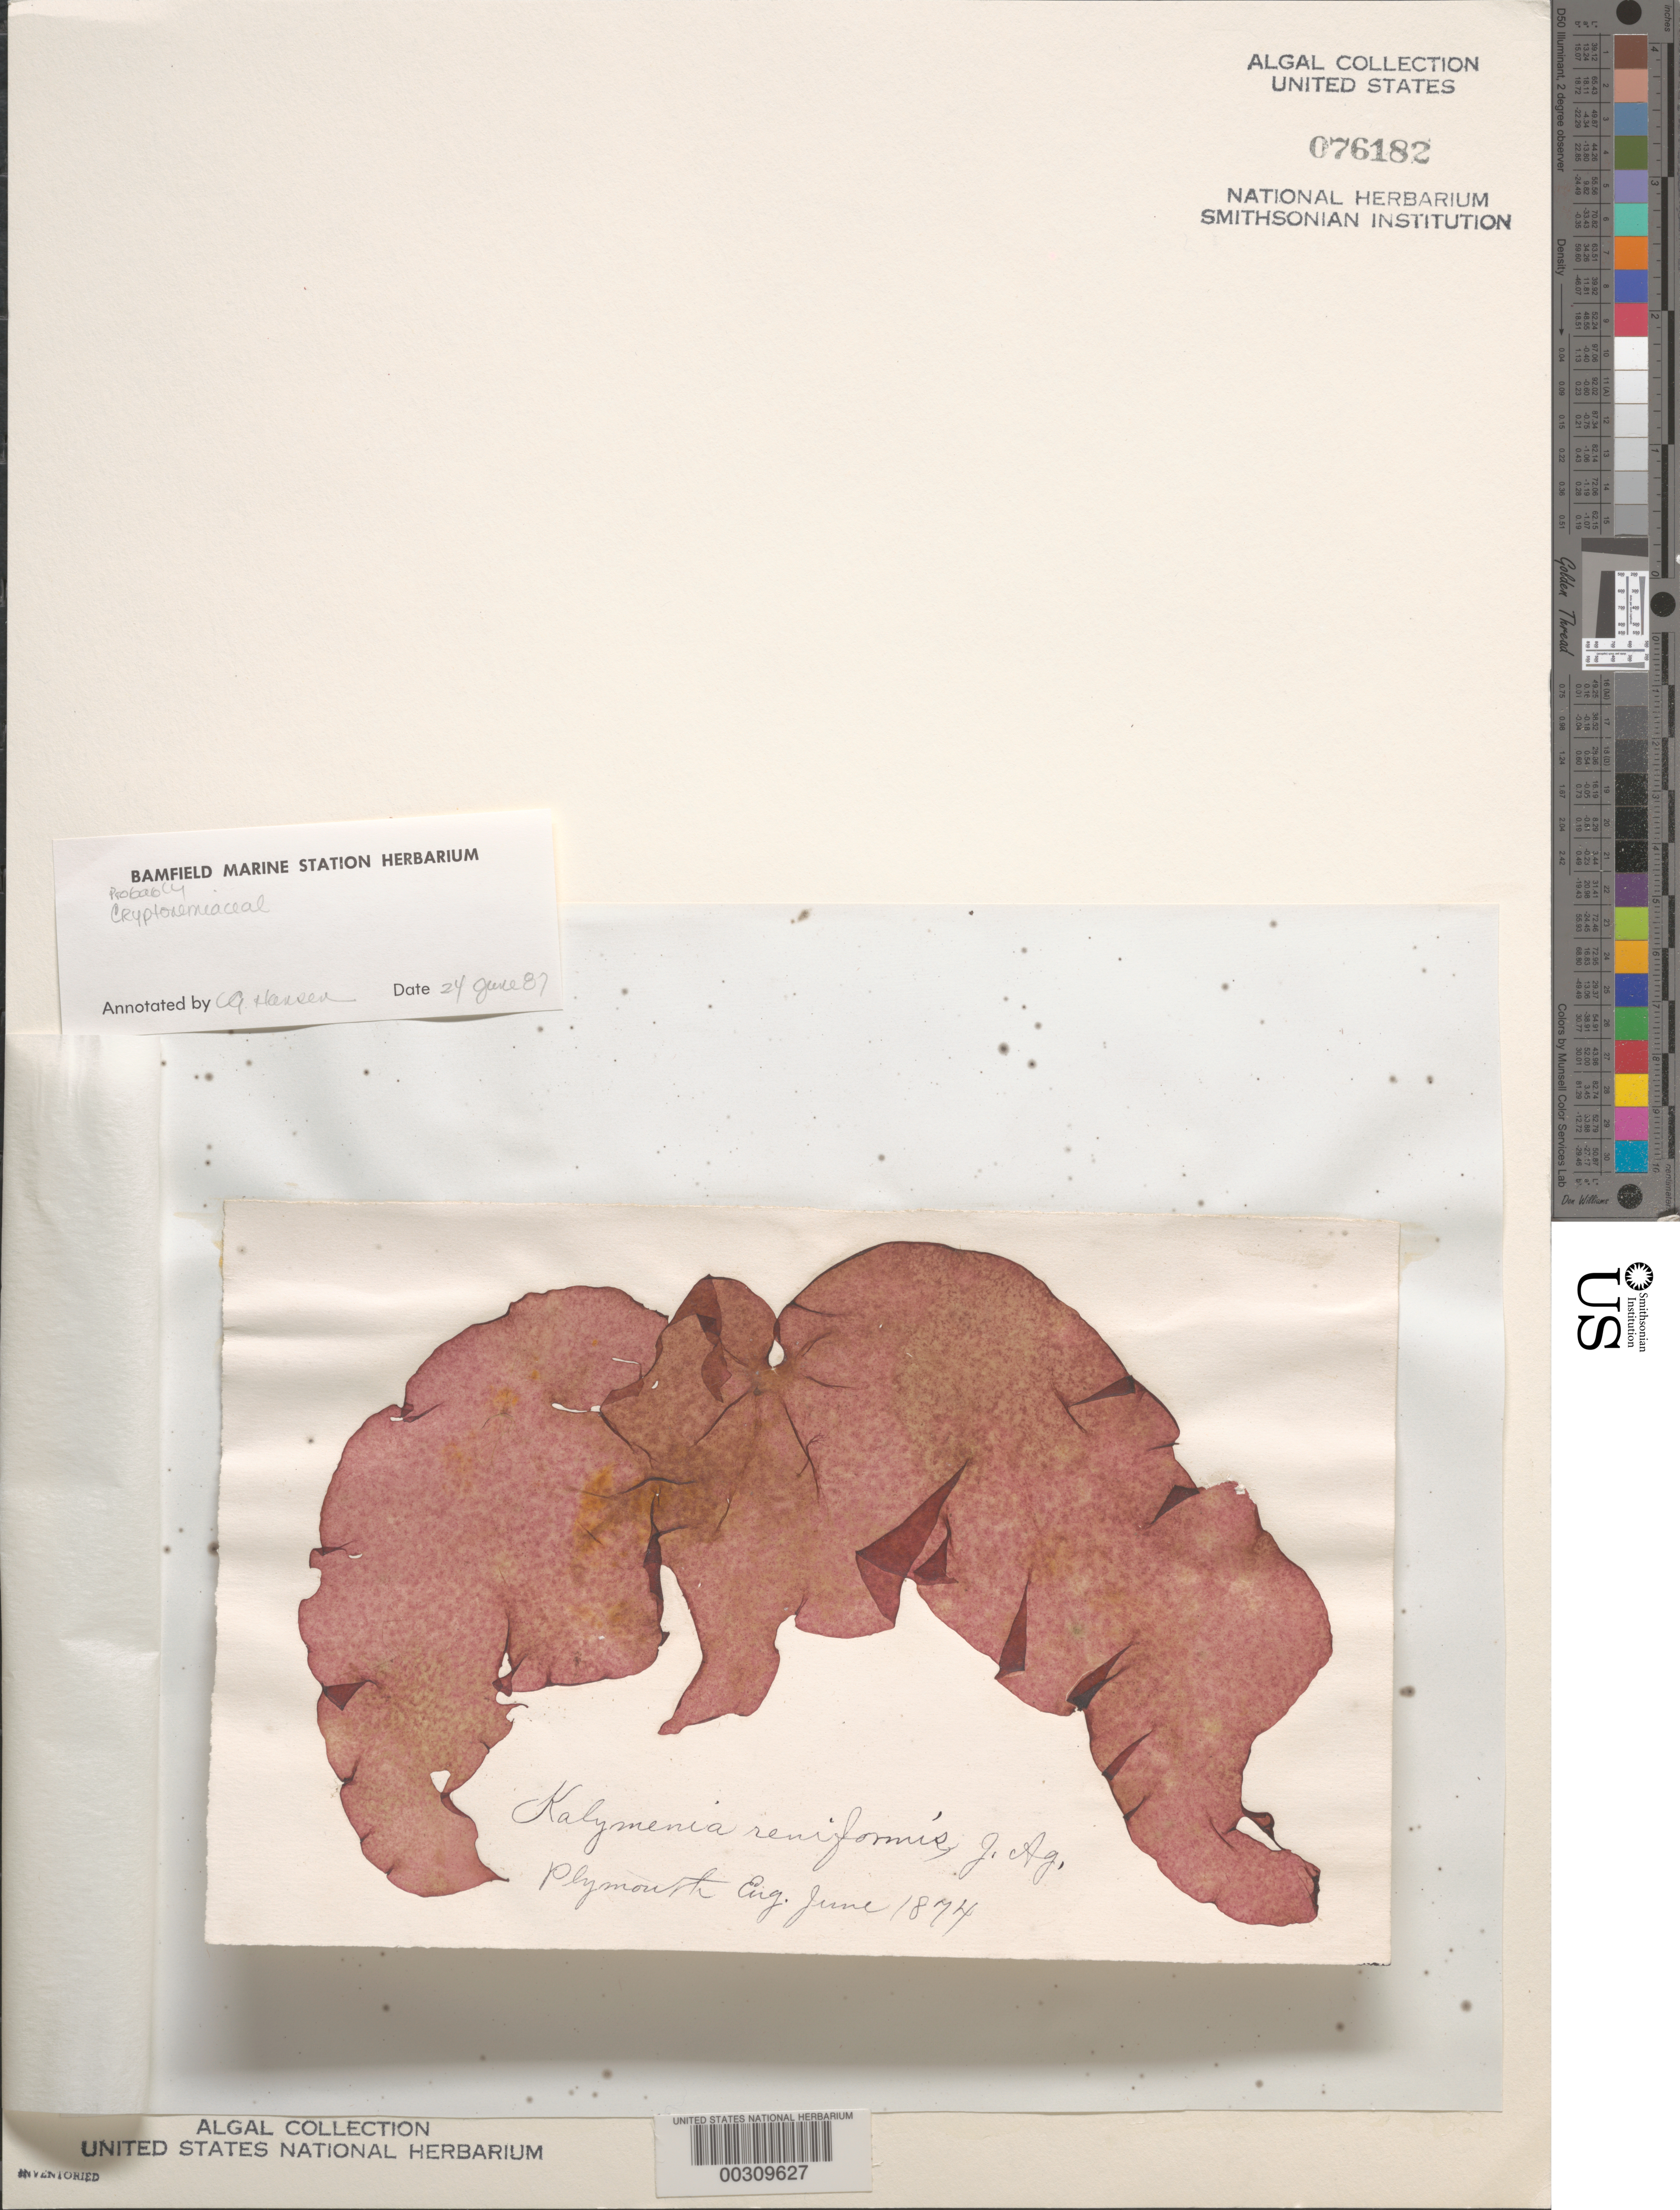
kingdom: Plantae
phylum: Rhodophyta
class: Florideophyceae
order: Cryptonemiales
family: Cryptonemiaceae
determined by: Hansen, G. I.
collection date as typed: Jun 1874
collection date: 1874-06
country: United Kingdom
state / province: England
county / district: Devon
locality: Plymouth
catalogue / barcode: US 76182